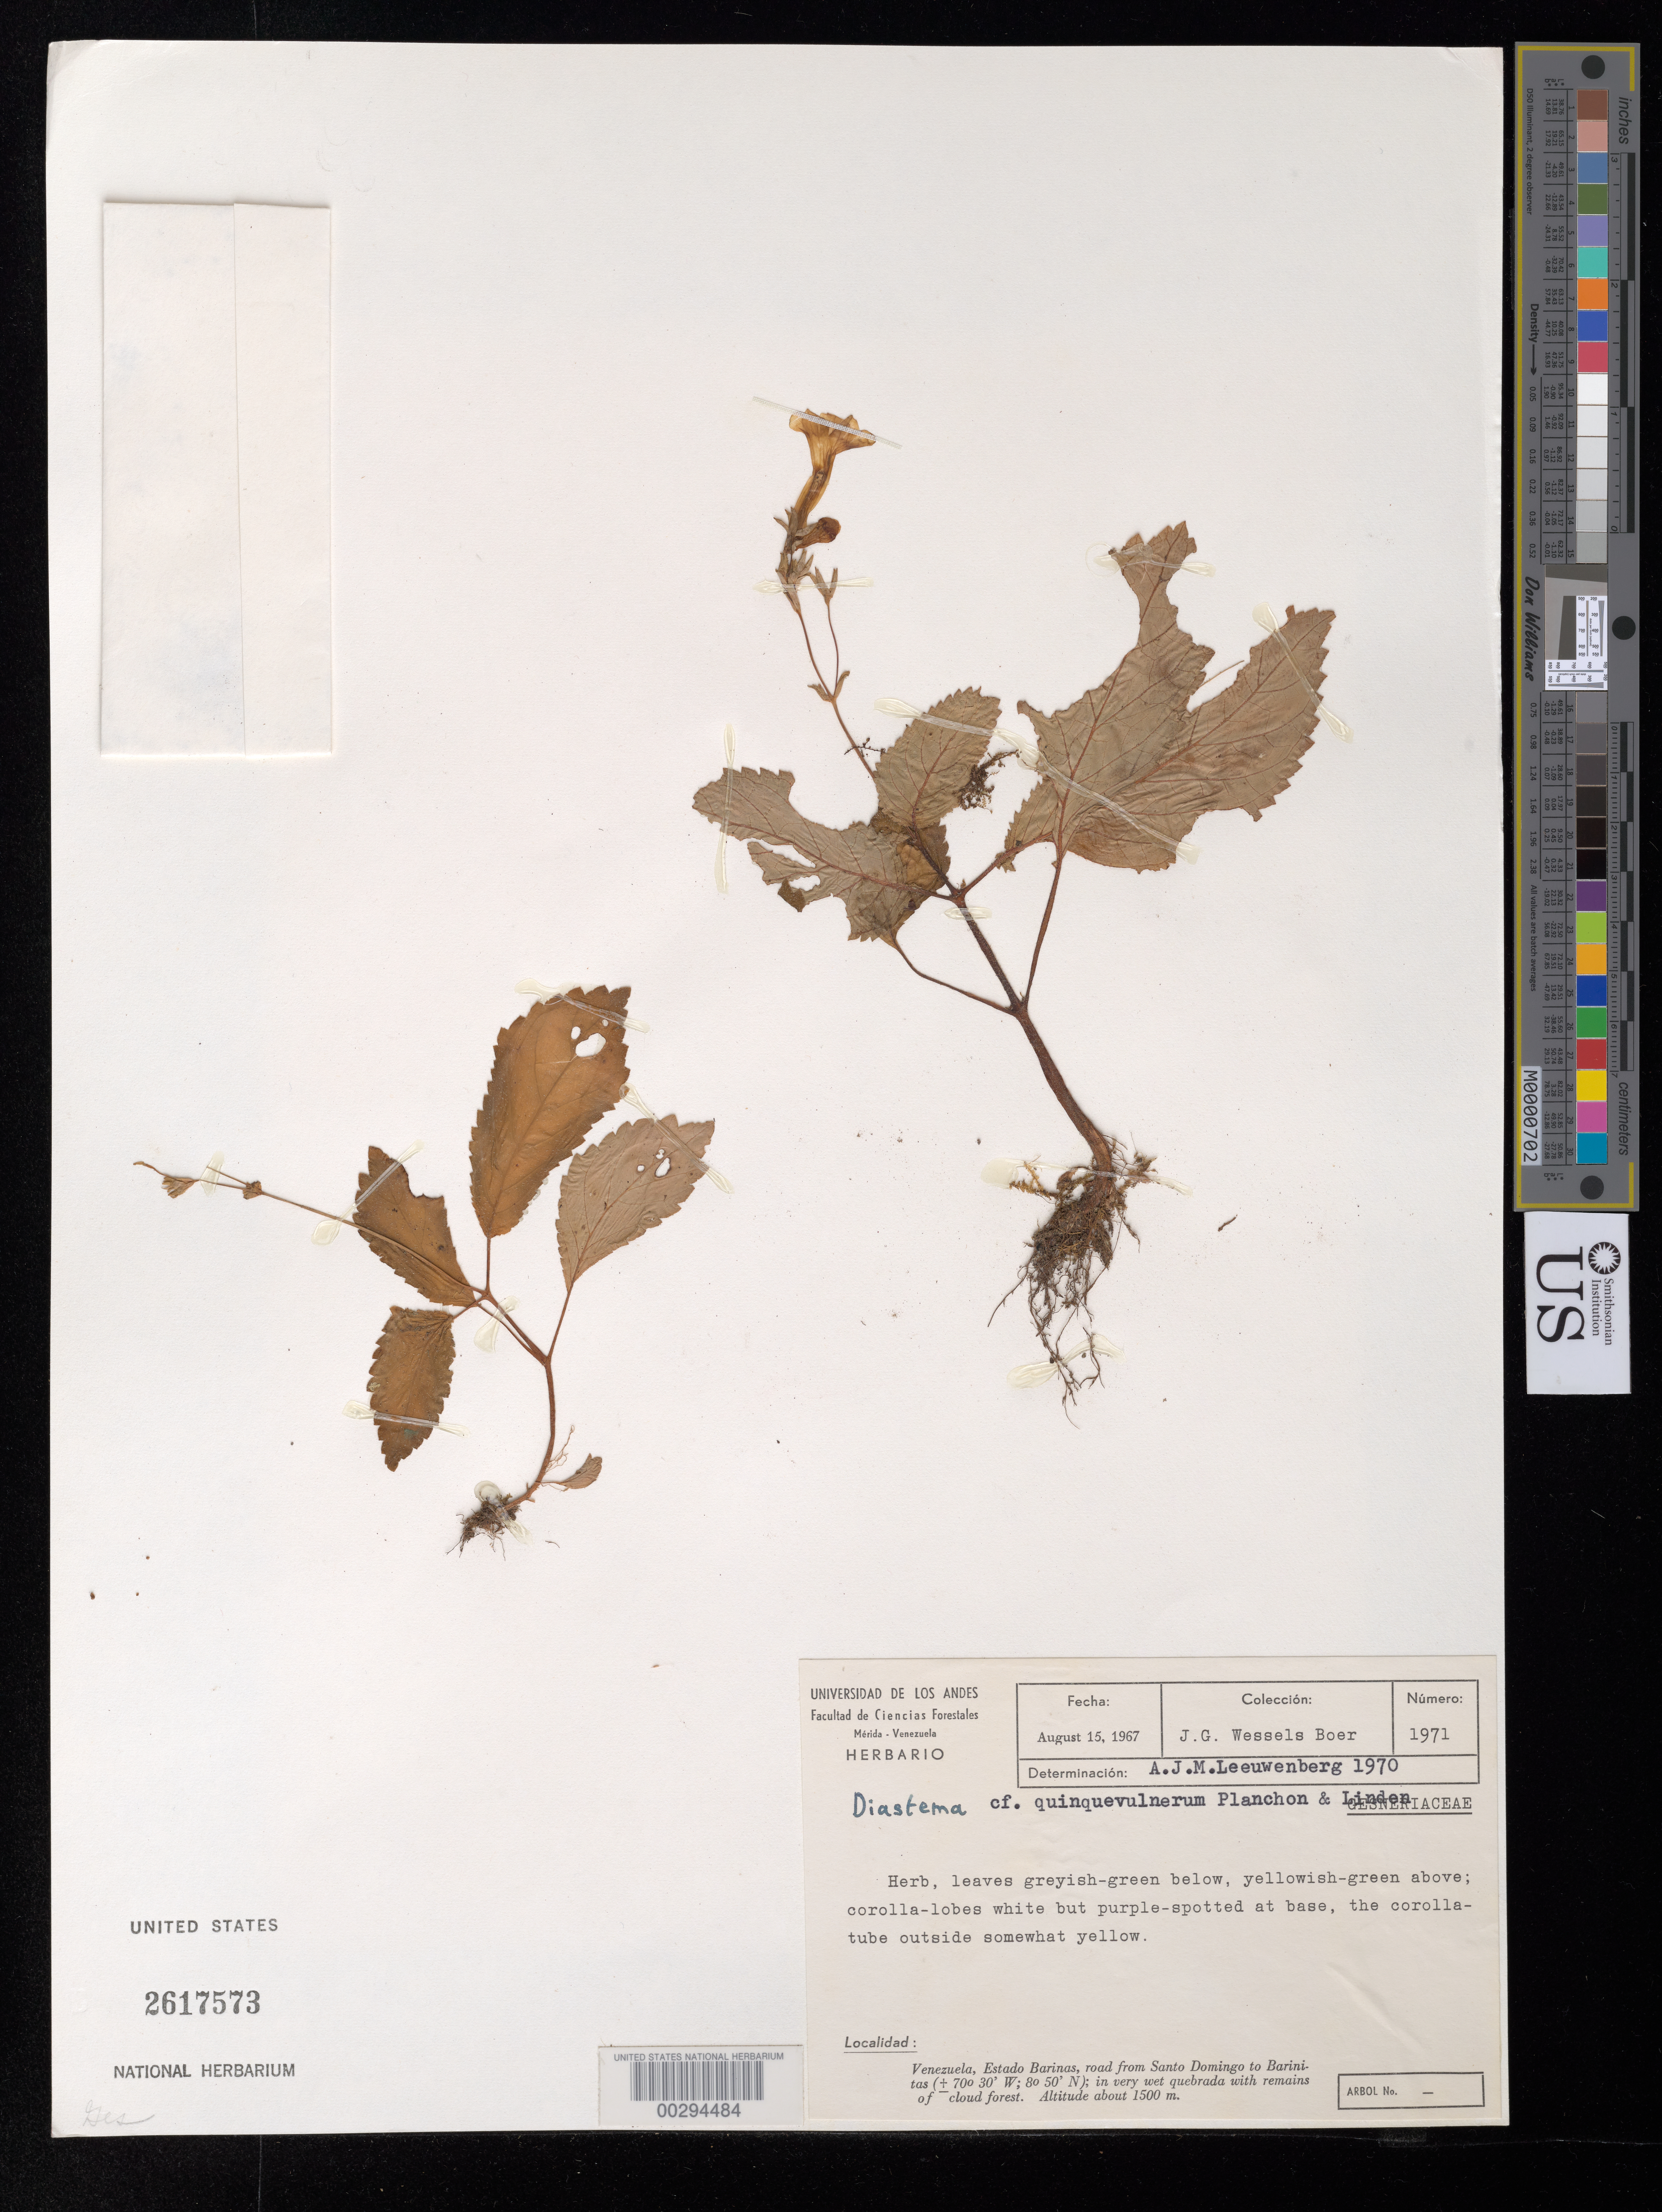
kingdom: Plantae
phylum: Tracheophyta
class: Magnoliopsida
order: Lamiales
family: Gesneriaceae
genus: Diastema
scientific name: Diastema sp.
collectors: J. G. Wessels Boer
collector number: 1971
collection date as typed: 15 Aug 1967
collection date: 1967-08-15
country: Venezuela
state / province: Barinas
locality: Road from Santo Domingo to Barinitas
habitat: In very wet quebrada withremains of cloud forest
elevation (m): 1500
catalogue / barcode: US 2617573